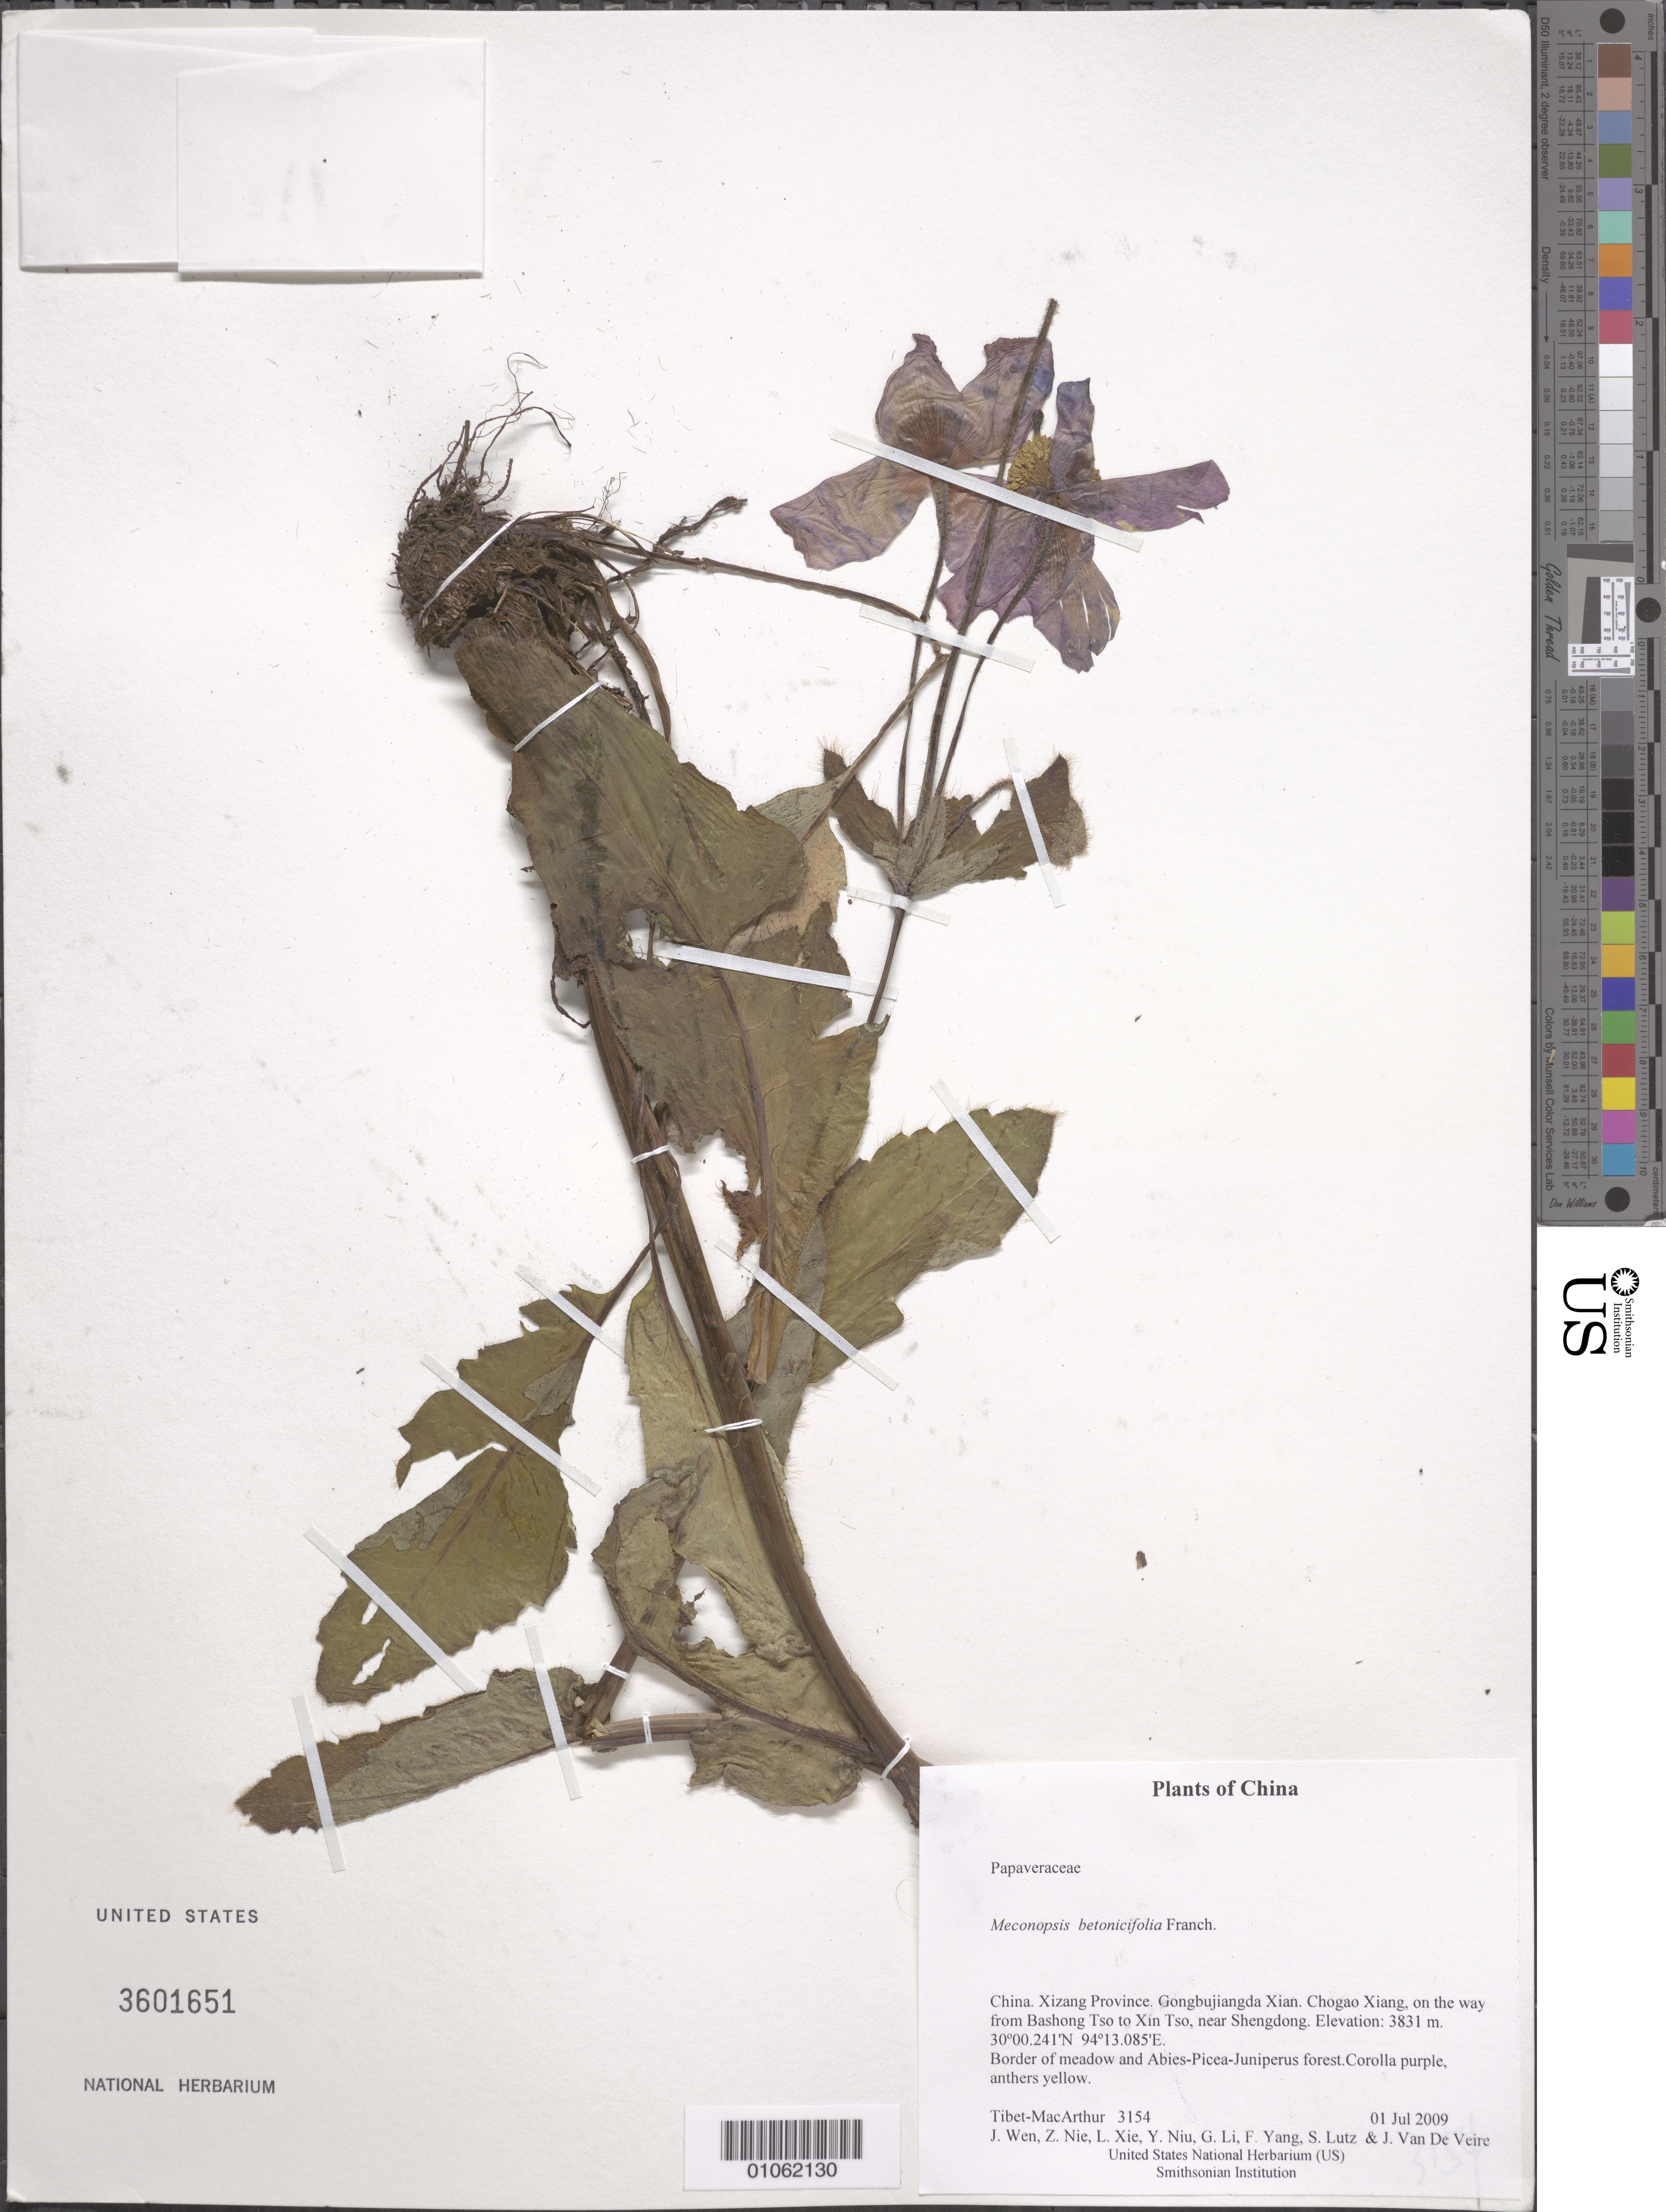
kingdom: Plantae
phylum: Tracheophyta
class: Magnoliopsida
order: Ranunculales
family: Papaveraceae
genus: Meconopsis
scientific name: Meconopsis betonicifolia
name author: Franch.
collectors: Tibet-MacArthur, J. Wen, Z. Nie, L. Xie, Y. Niu, G. Li, F. Yang, S. Lutz & J. Van De Veire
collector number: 3154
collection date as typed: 01 Jul 2009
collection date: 2009-07-01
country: China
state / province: Xizang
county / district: Gongbujiangda Xian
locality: Chogao Xiang, on the way from Bashong Tso to Xin Tso, near Shengdong.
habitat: Border of meadow and Abies-Picea-Juniperus forest.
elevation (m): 3831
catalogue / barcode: US 3601651